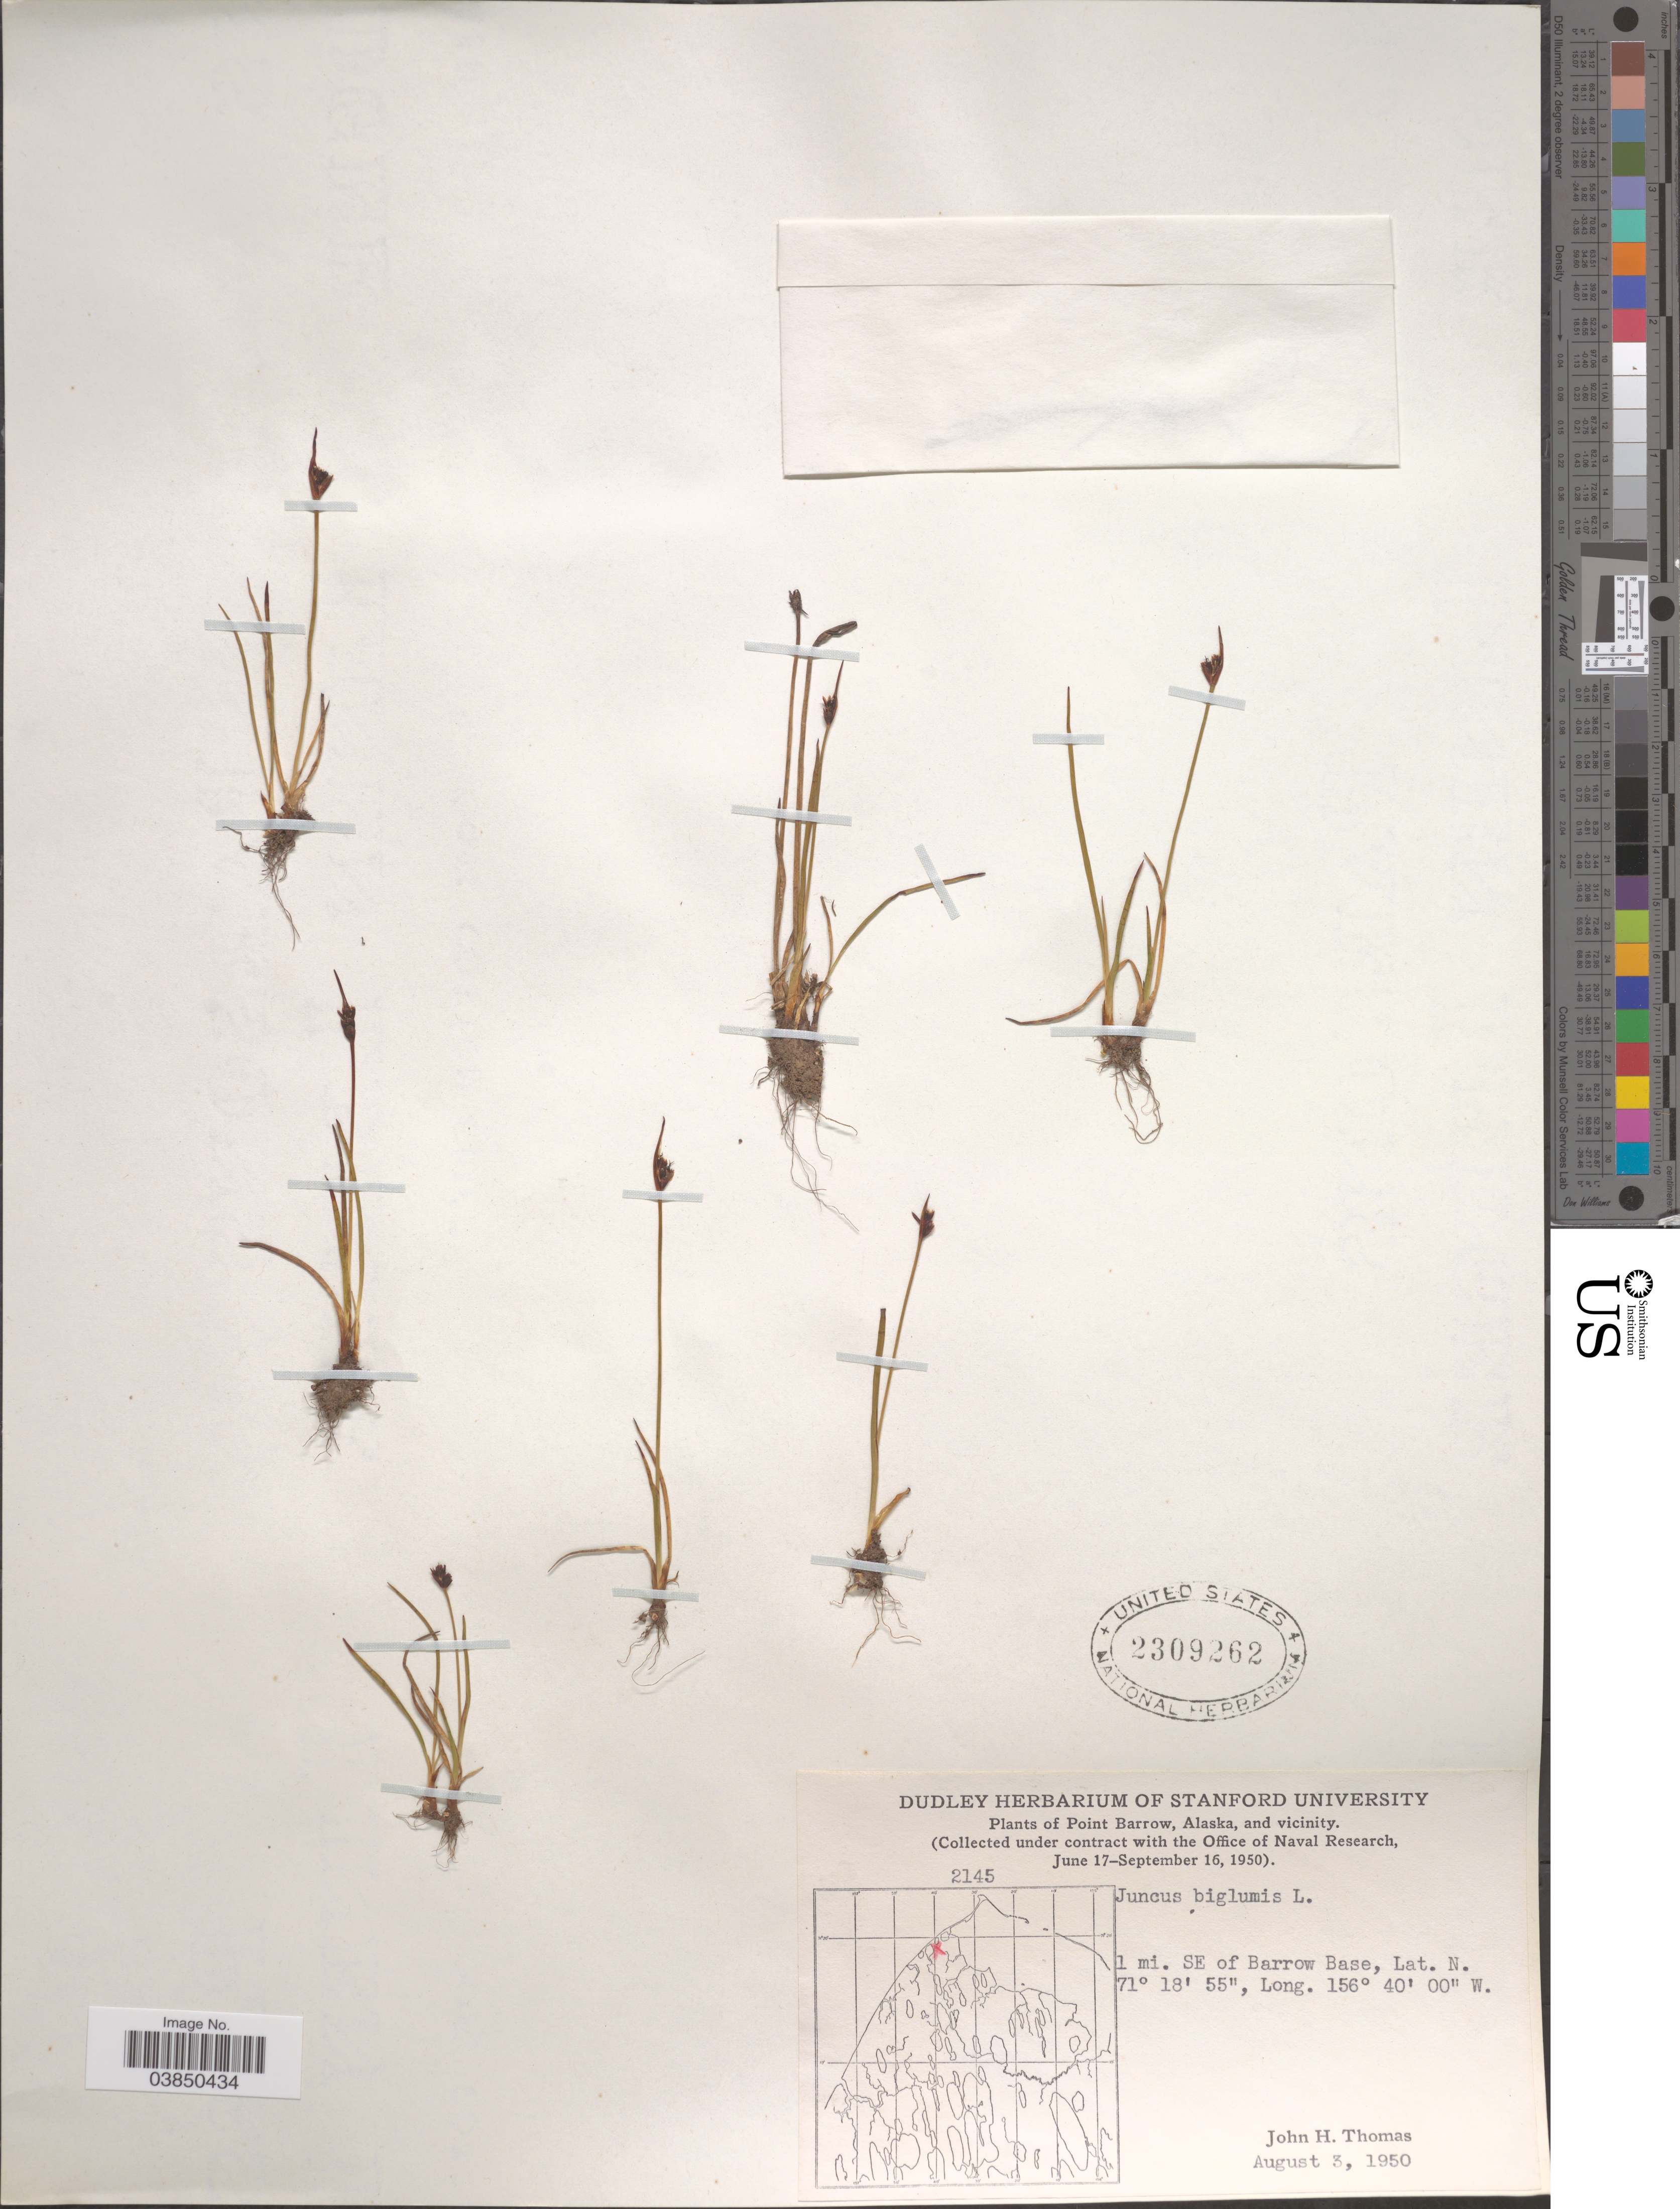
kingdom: Plantae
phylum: Tracheophyta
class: Liliopsida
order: Poales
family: Juncaceae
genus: Juncus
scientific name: Juncus biglumis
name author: L.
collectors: J. H. Thomas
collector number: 2145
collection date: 1950-08-03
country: United States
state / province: Alaska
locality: Point Barrow and vicinity. 1 mi. SE of Barrow Base.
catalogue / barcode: US 2309262